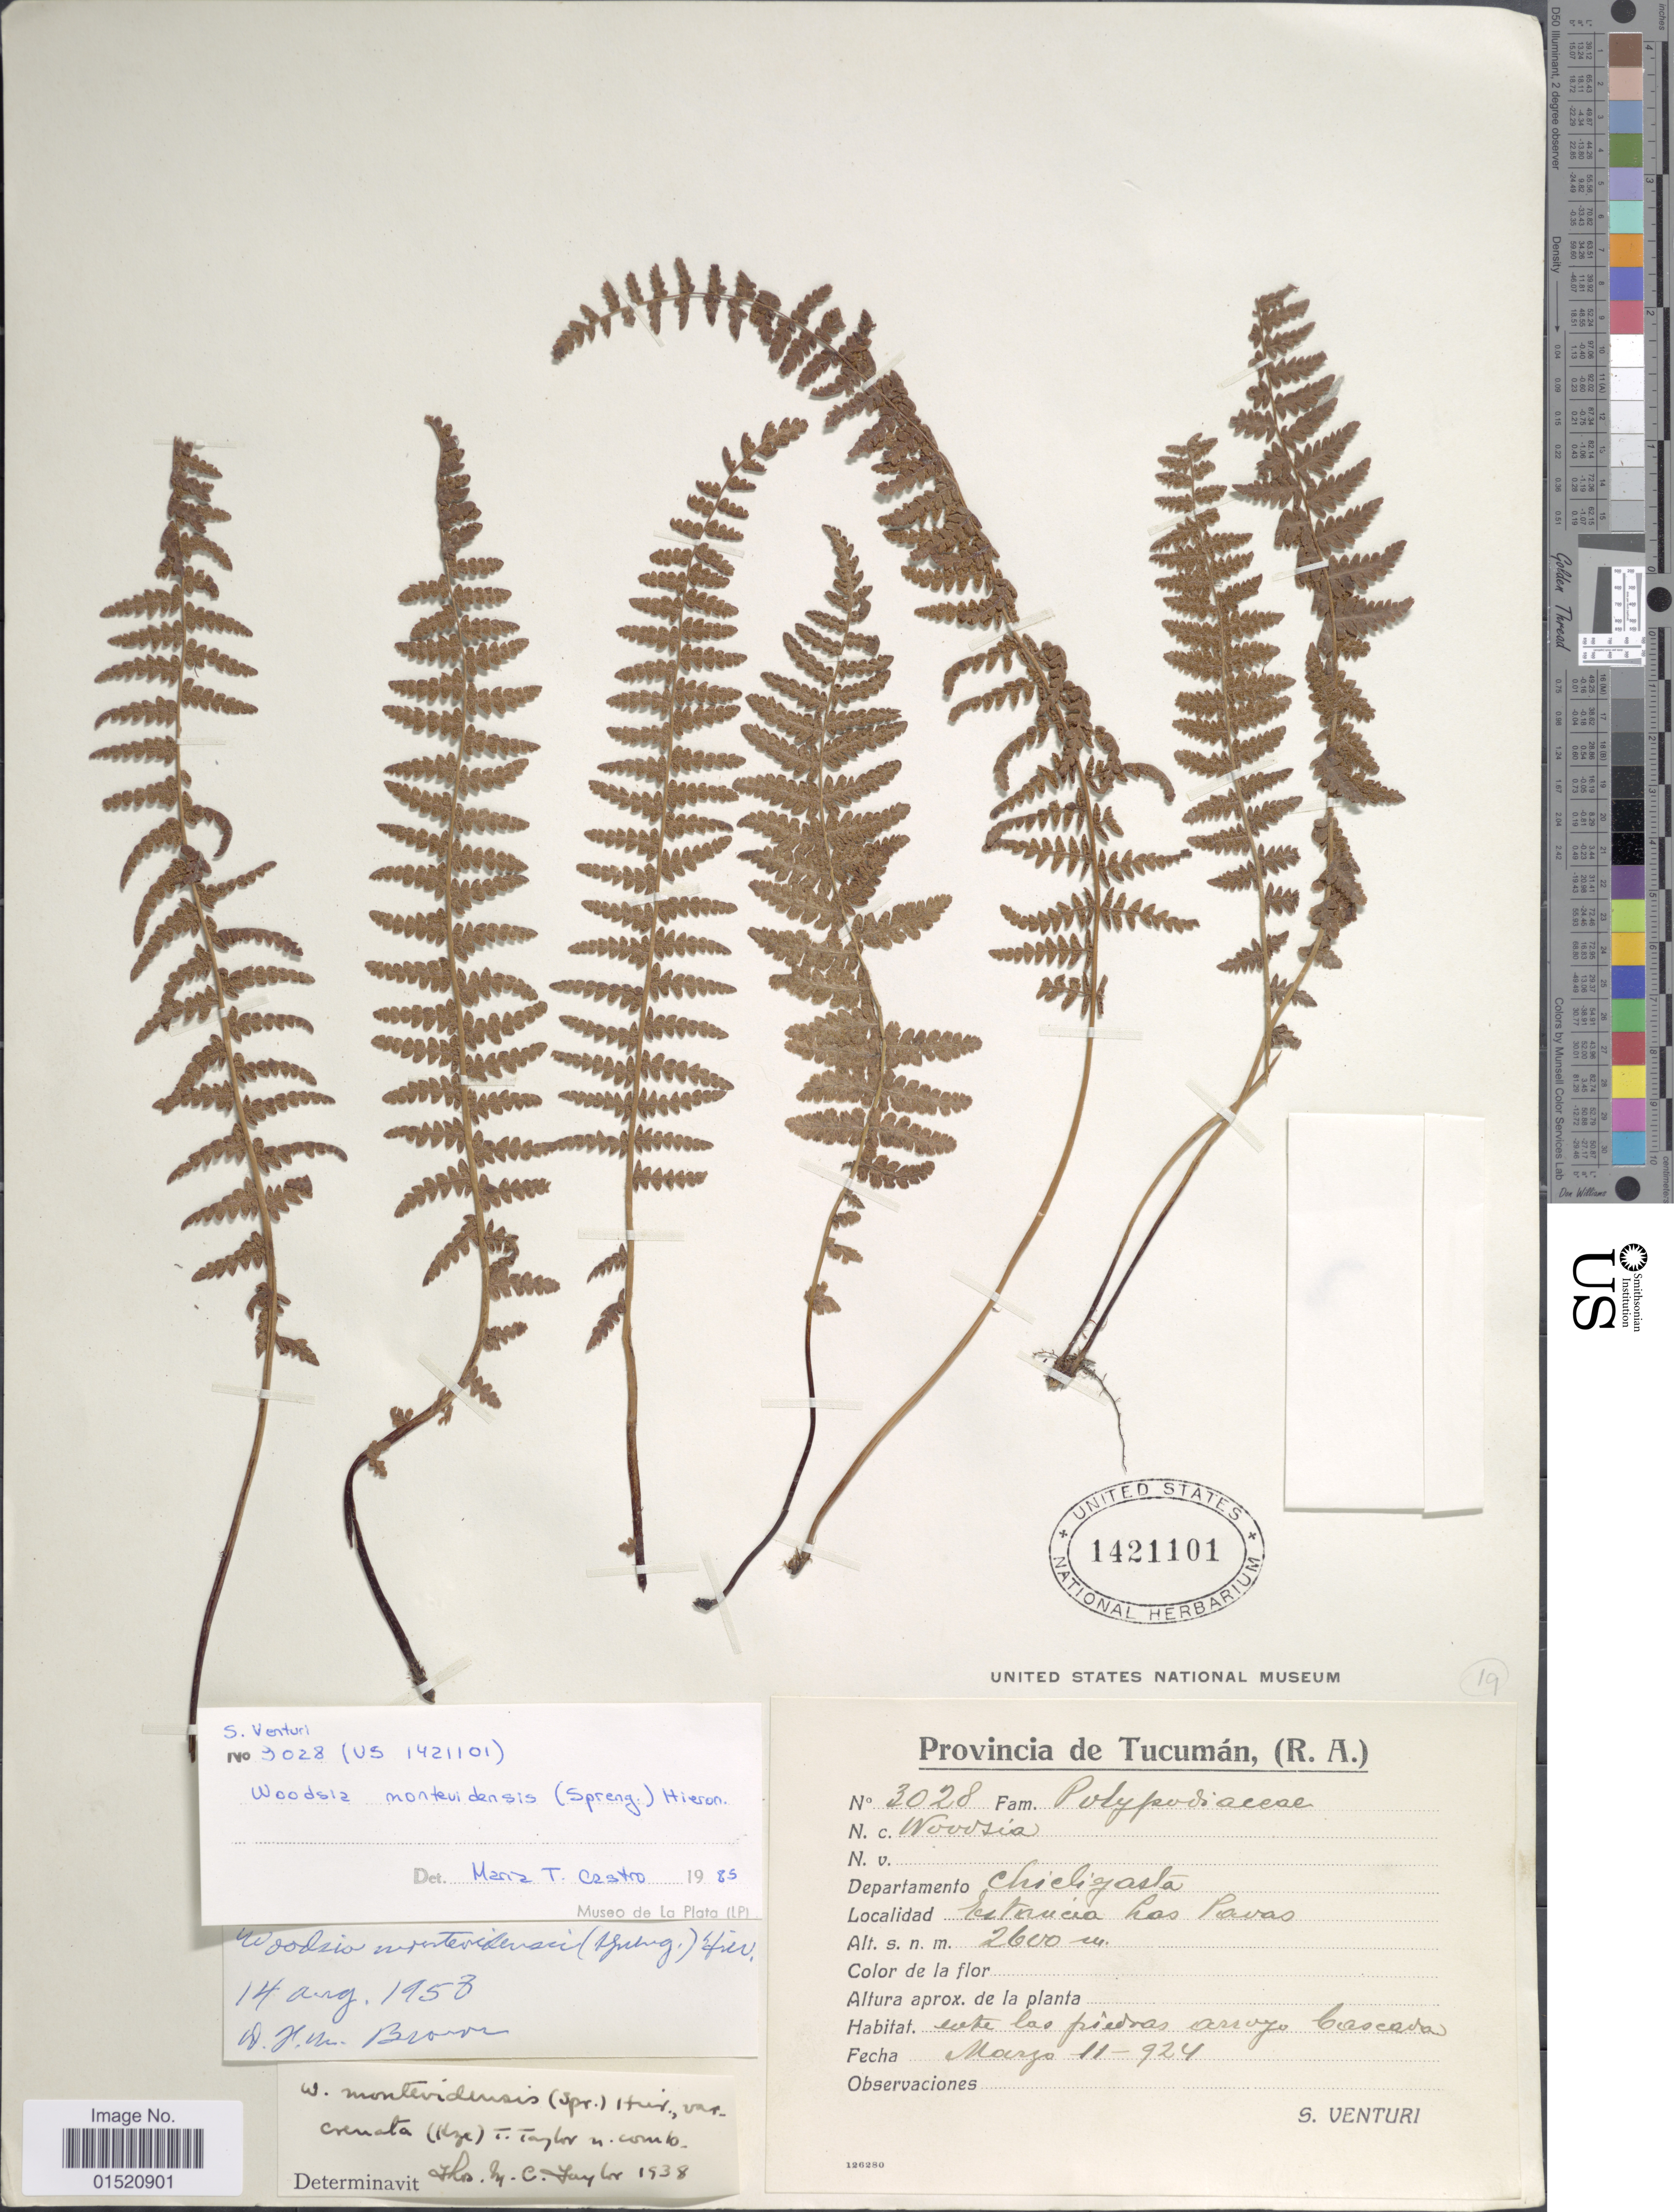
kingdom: Plantae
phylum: Tracheophyta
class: Polypodiopsida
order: Polypodiales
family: Woodsiaceae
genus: Woodsia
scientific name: Woodsia montevidensis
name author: (Spreng.) Hieron.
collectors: S. Venturi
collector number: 3028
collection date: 1924-03-11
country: Argentina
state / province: Tucuman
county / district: Chicligasta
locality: Estancia Las Pavas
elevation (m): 2600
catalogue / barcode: US 1421101